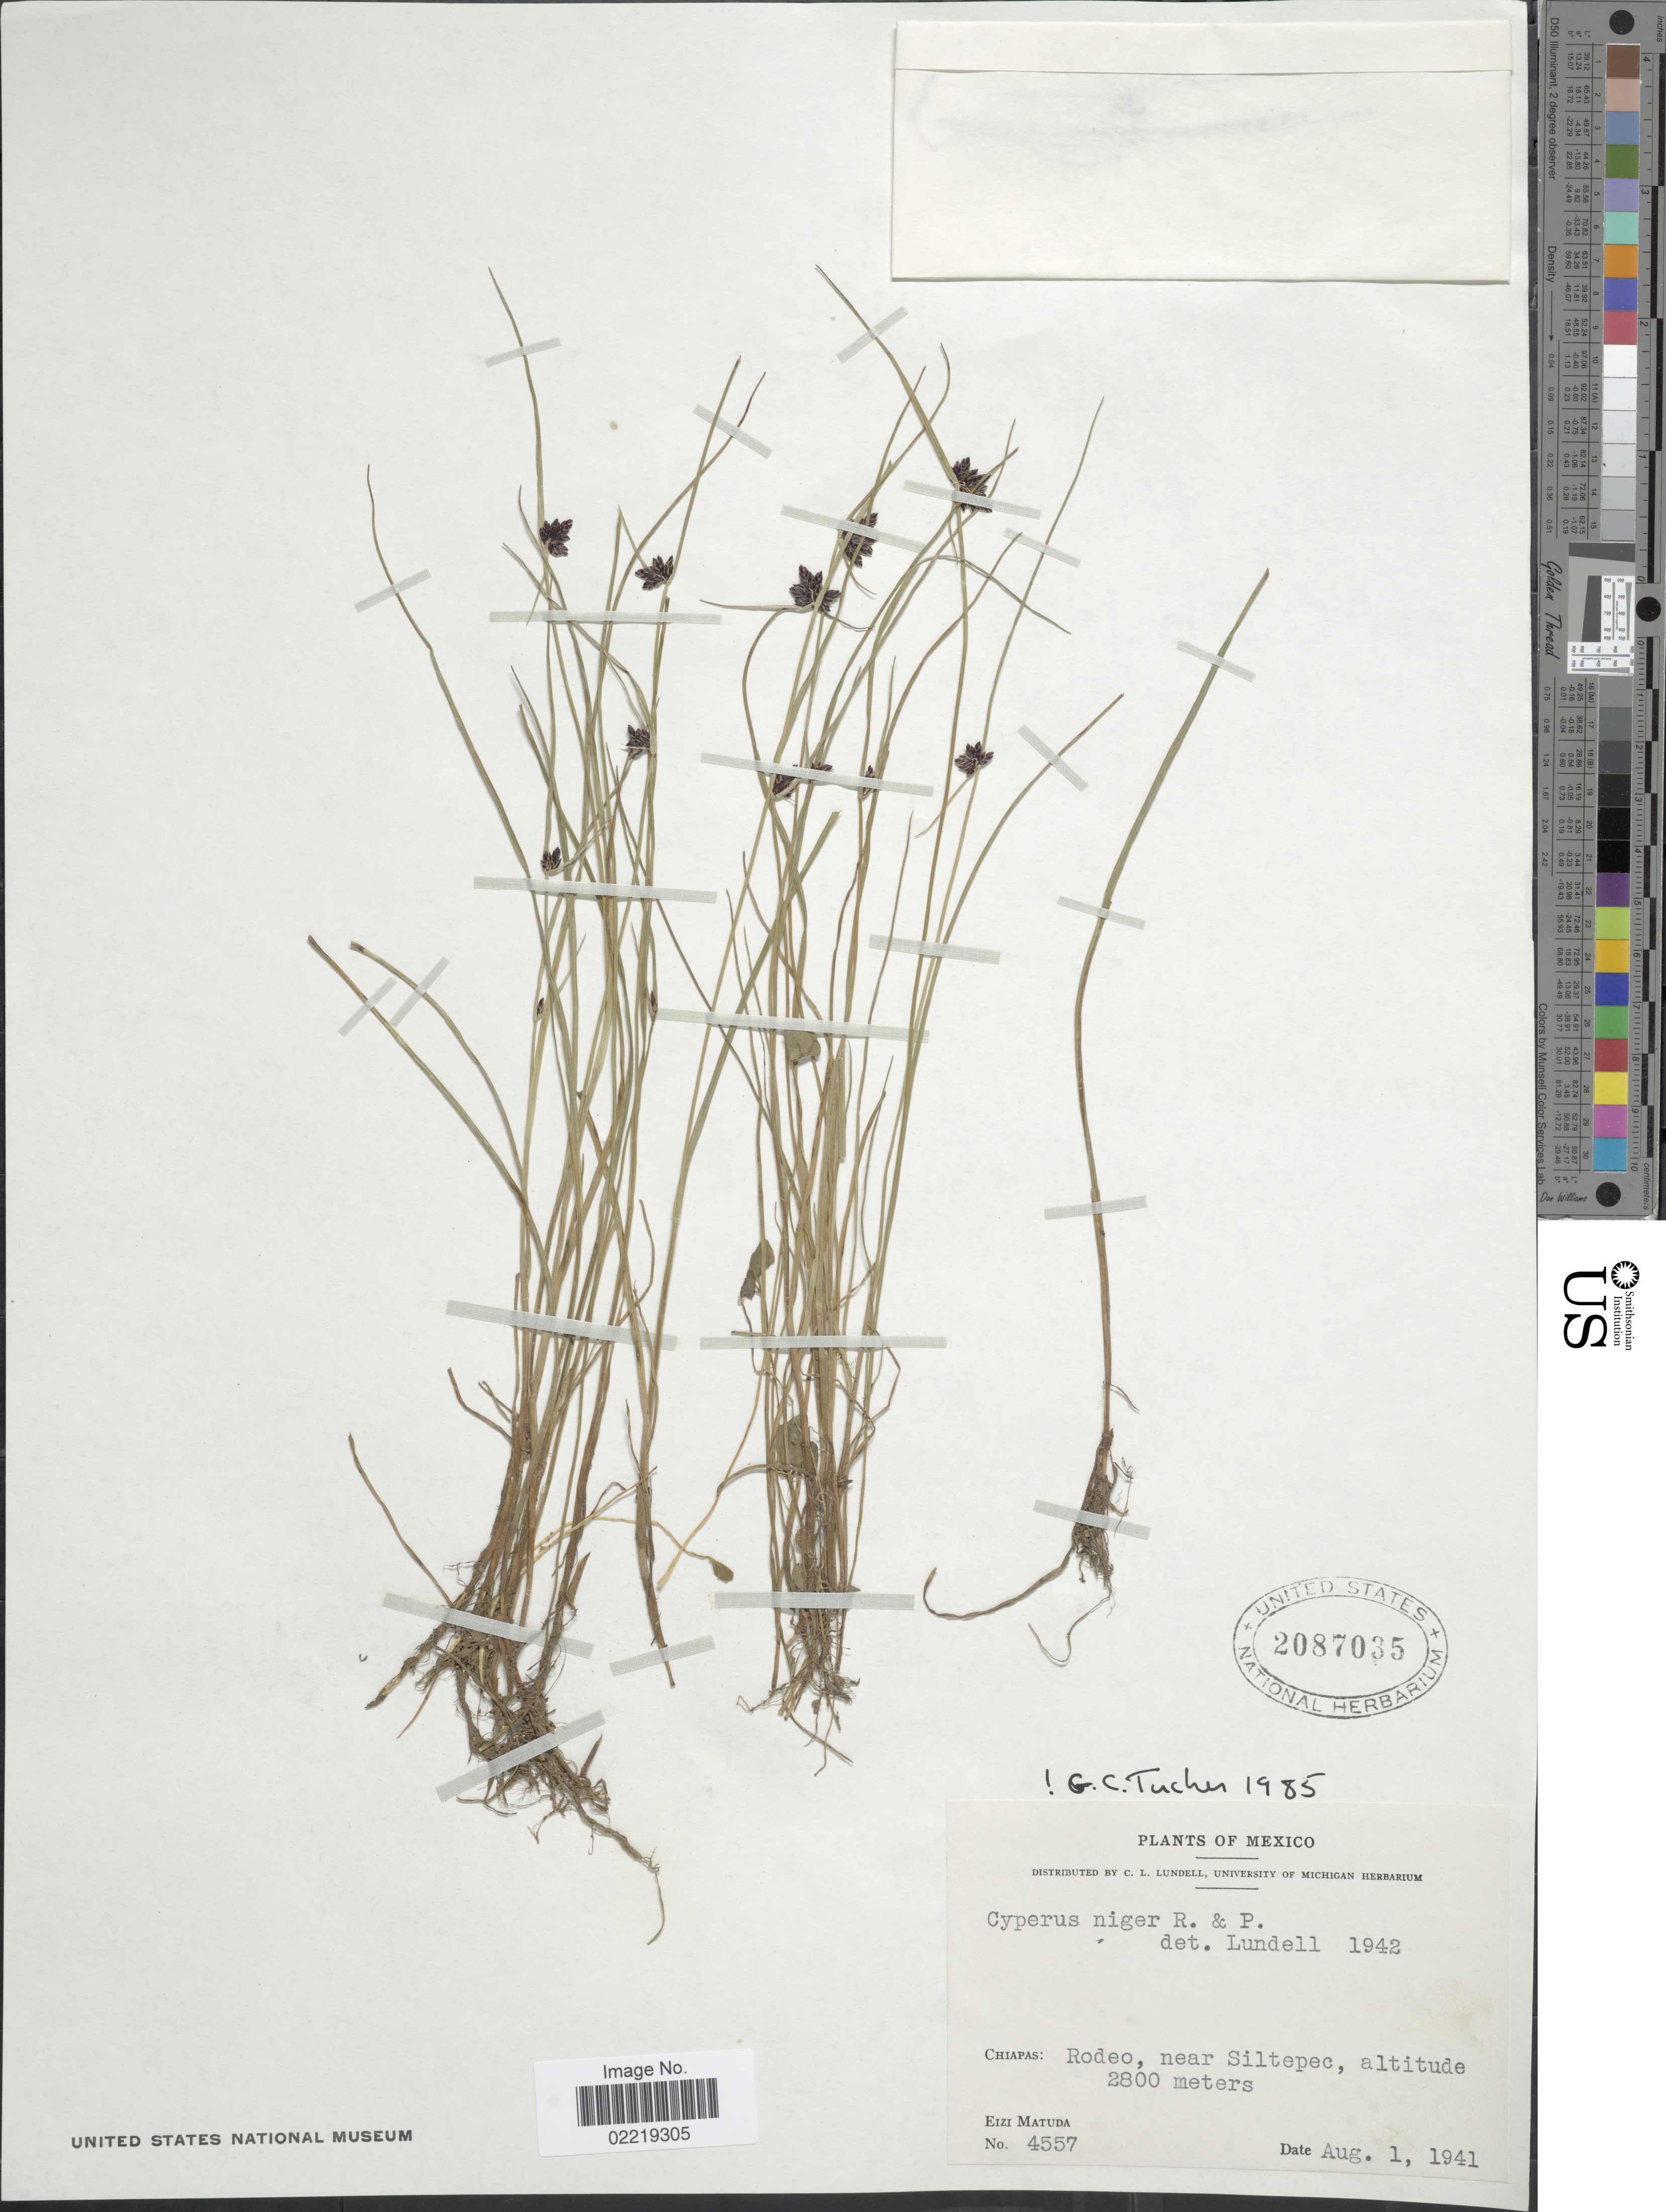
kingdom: Plantae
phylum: Tracheophyta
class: Liliopsida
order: Poales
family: Cyperaceae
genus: Cyperus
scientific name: Cyperus niger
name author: Ruiz & Pav.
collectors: E. Matuda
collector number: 4557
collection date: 1941-08-01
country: Mexico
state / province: Chiapas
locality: Chiapas, Rodeo, near Siltepec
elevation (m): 2800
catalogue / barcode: US 2087035